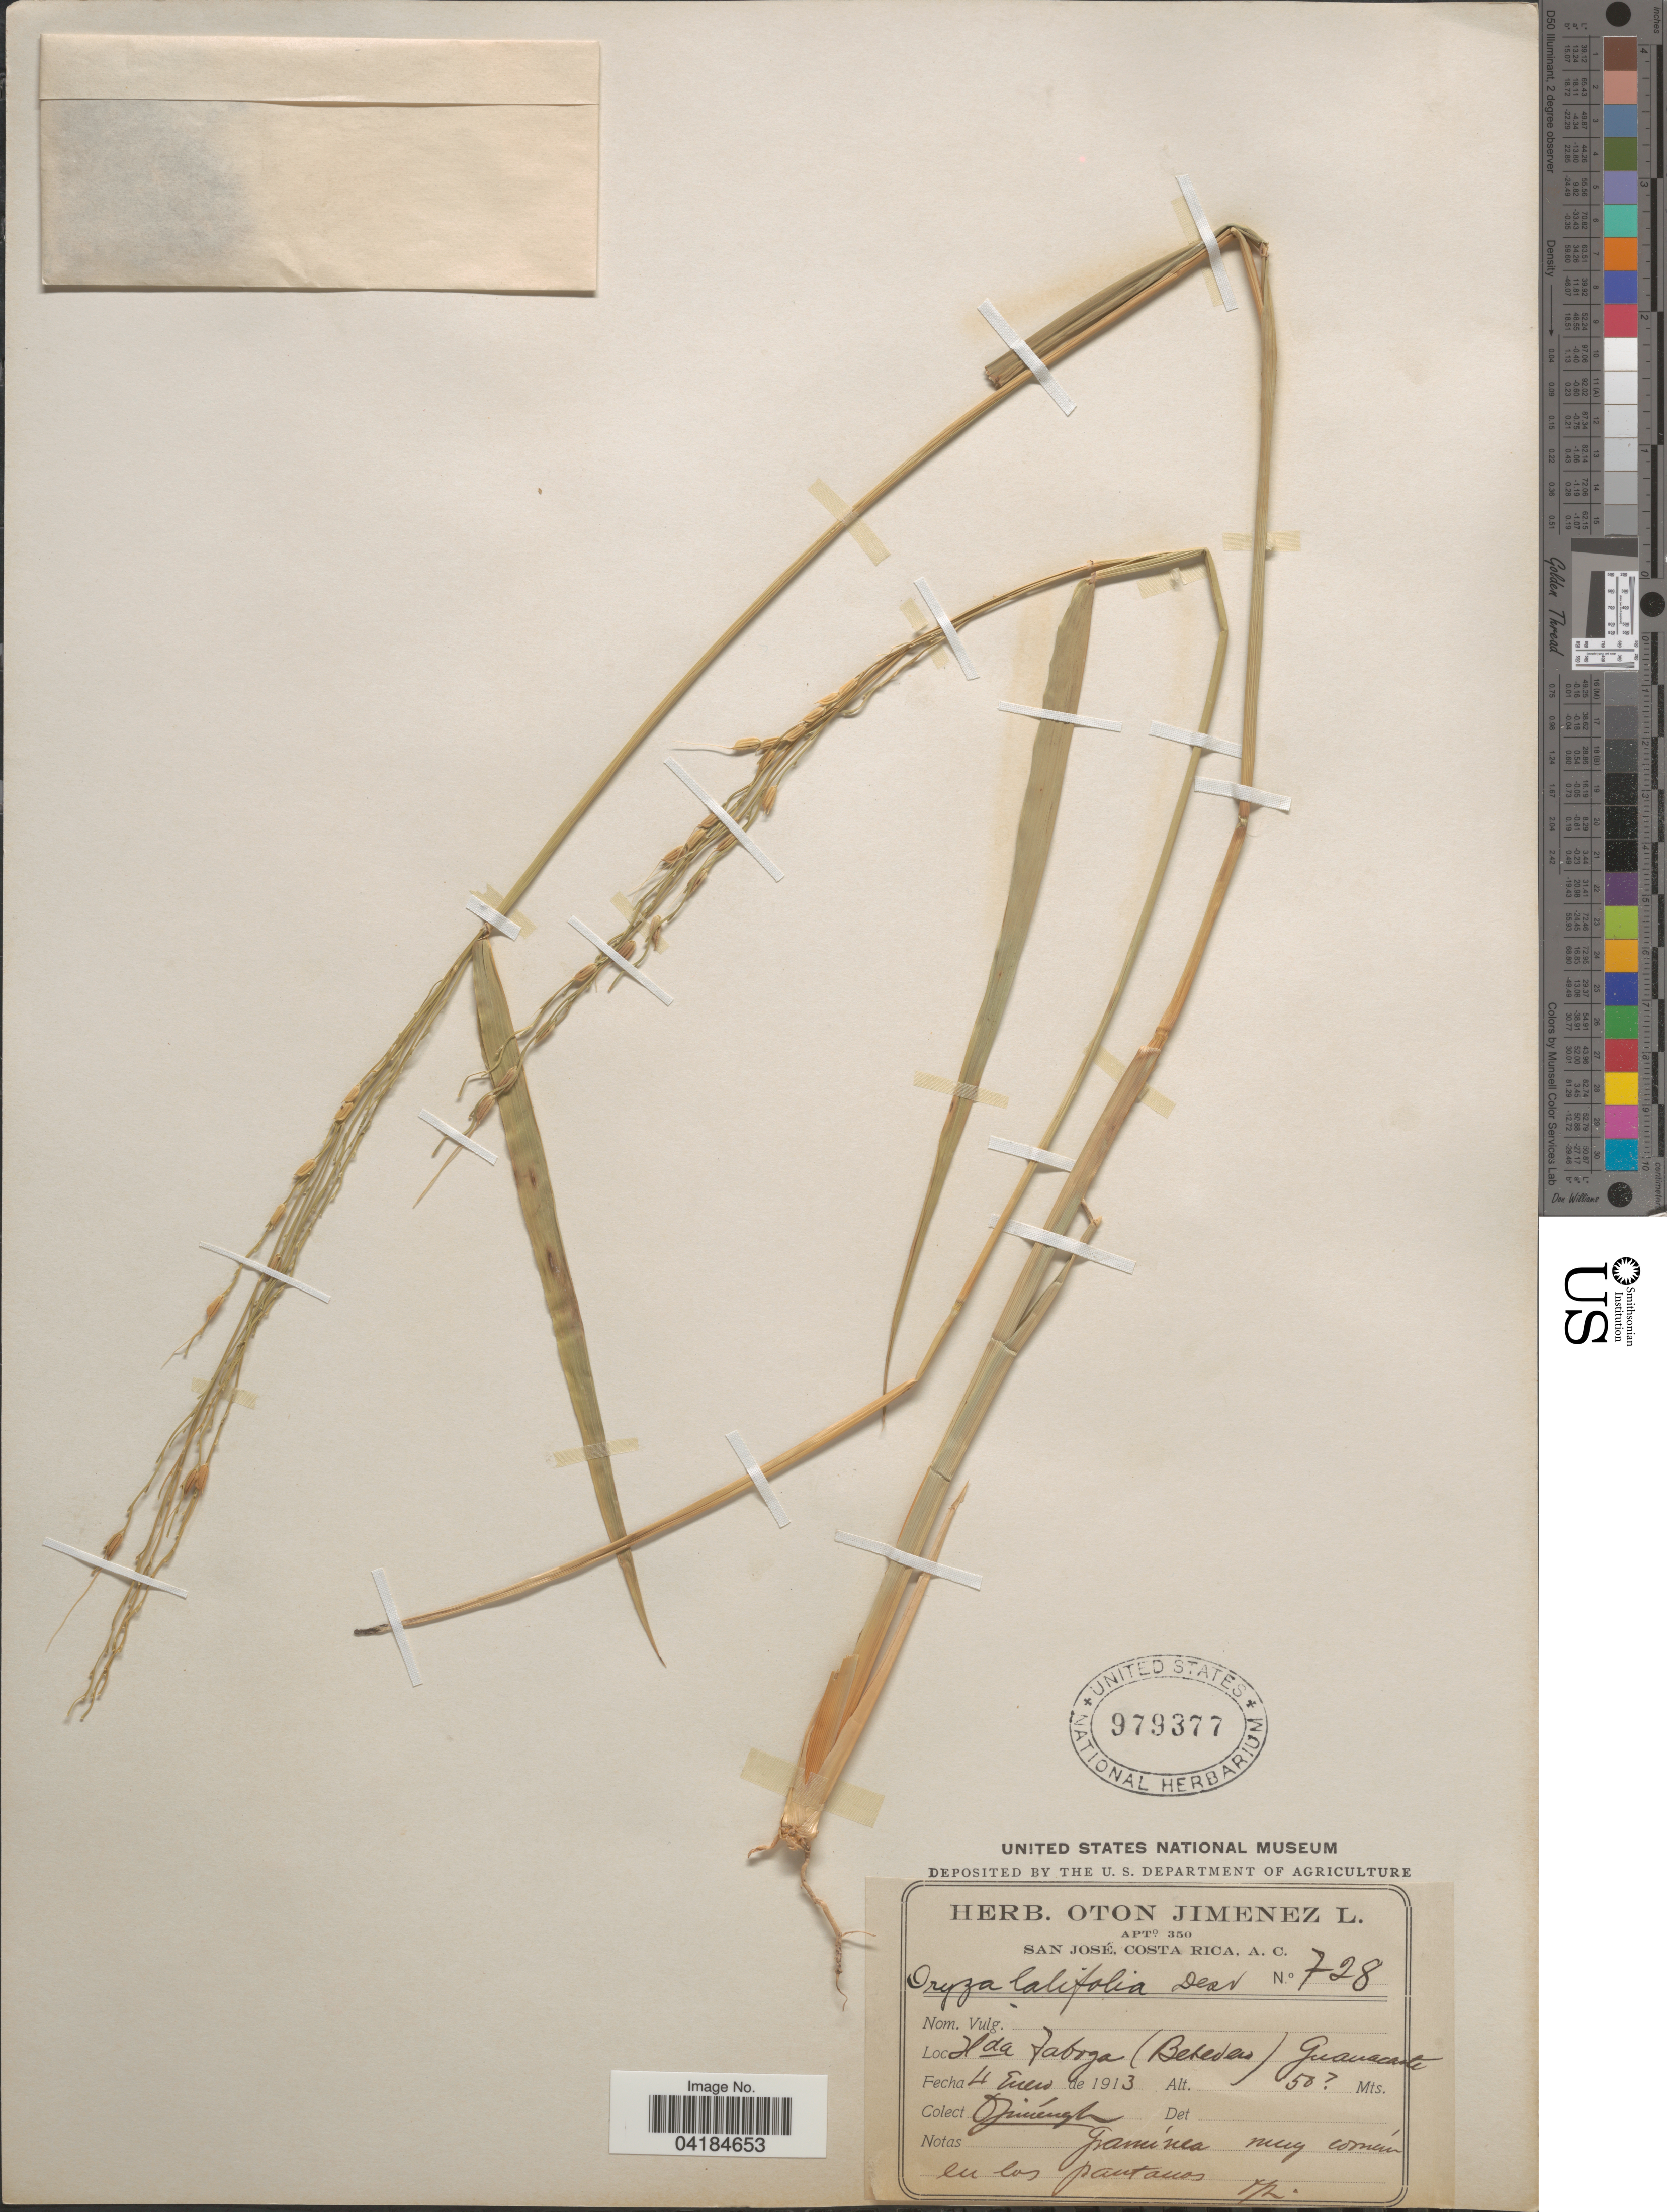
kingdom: Plantae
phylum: Tracheophyta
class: Liliopsida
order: Poales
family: Poaceae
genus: Oryza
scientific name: Oryza latifolia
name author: Desv.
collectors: O. Jiménez L.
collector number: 728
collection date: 1913-01-04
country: Costa Rica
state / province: Guanacaste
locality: Hda Taboga (Betedero).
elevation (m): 50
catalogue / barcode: US 979377